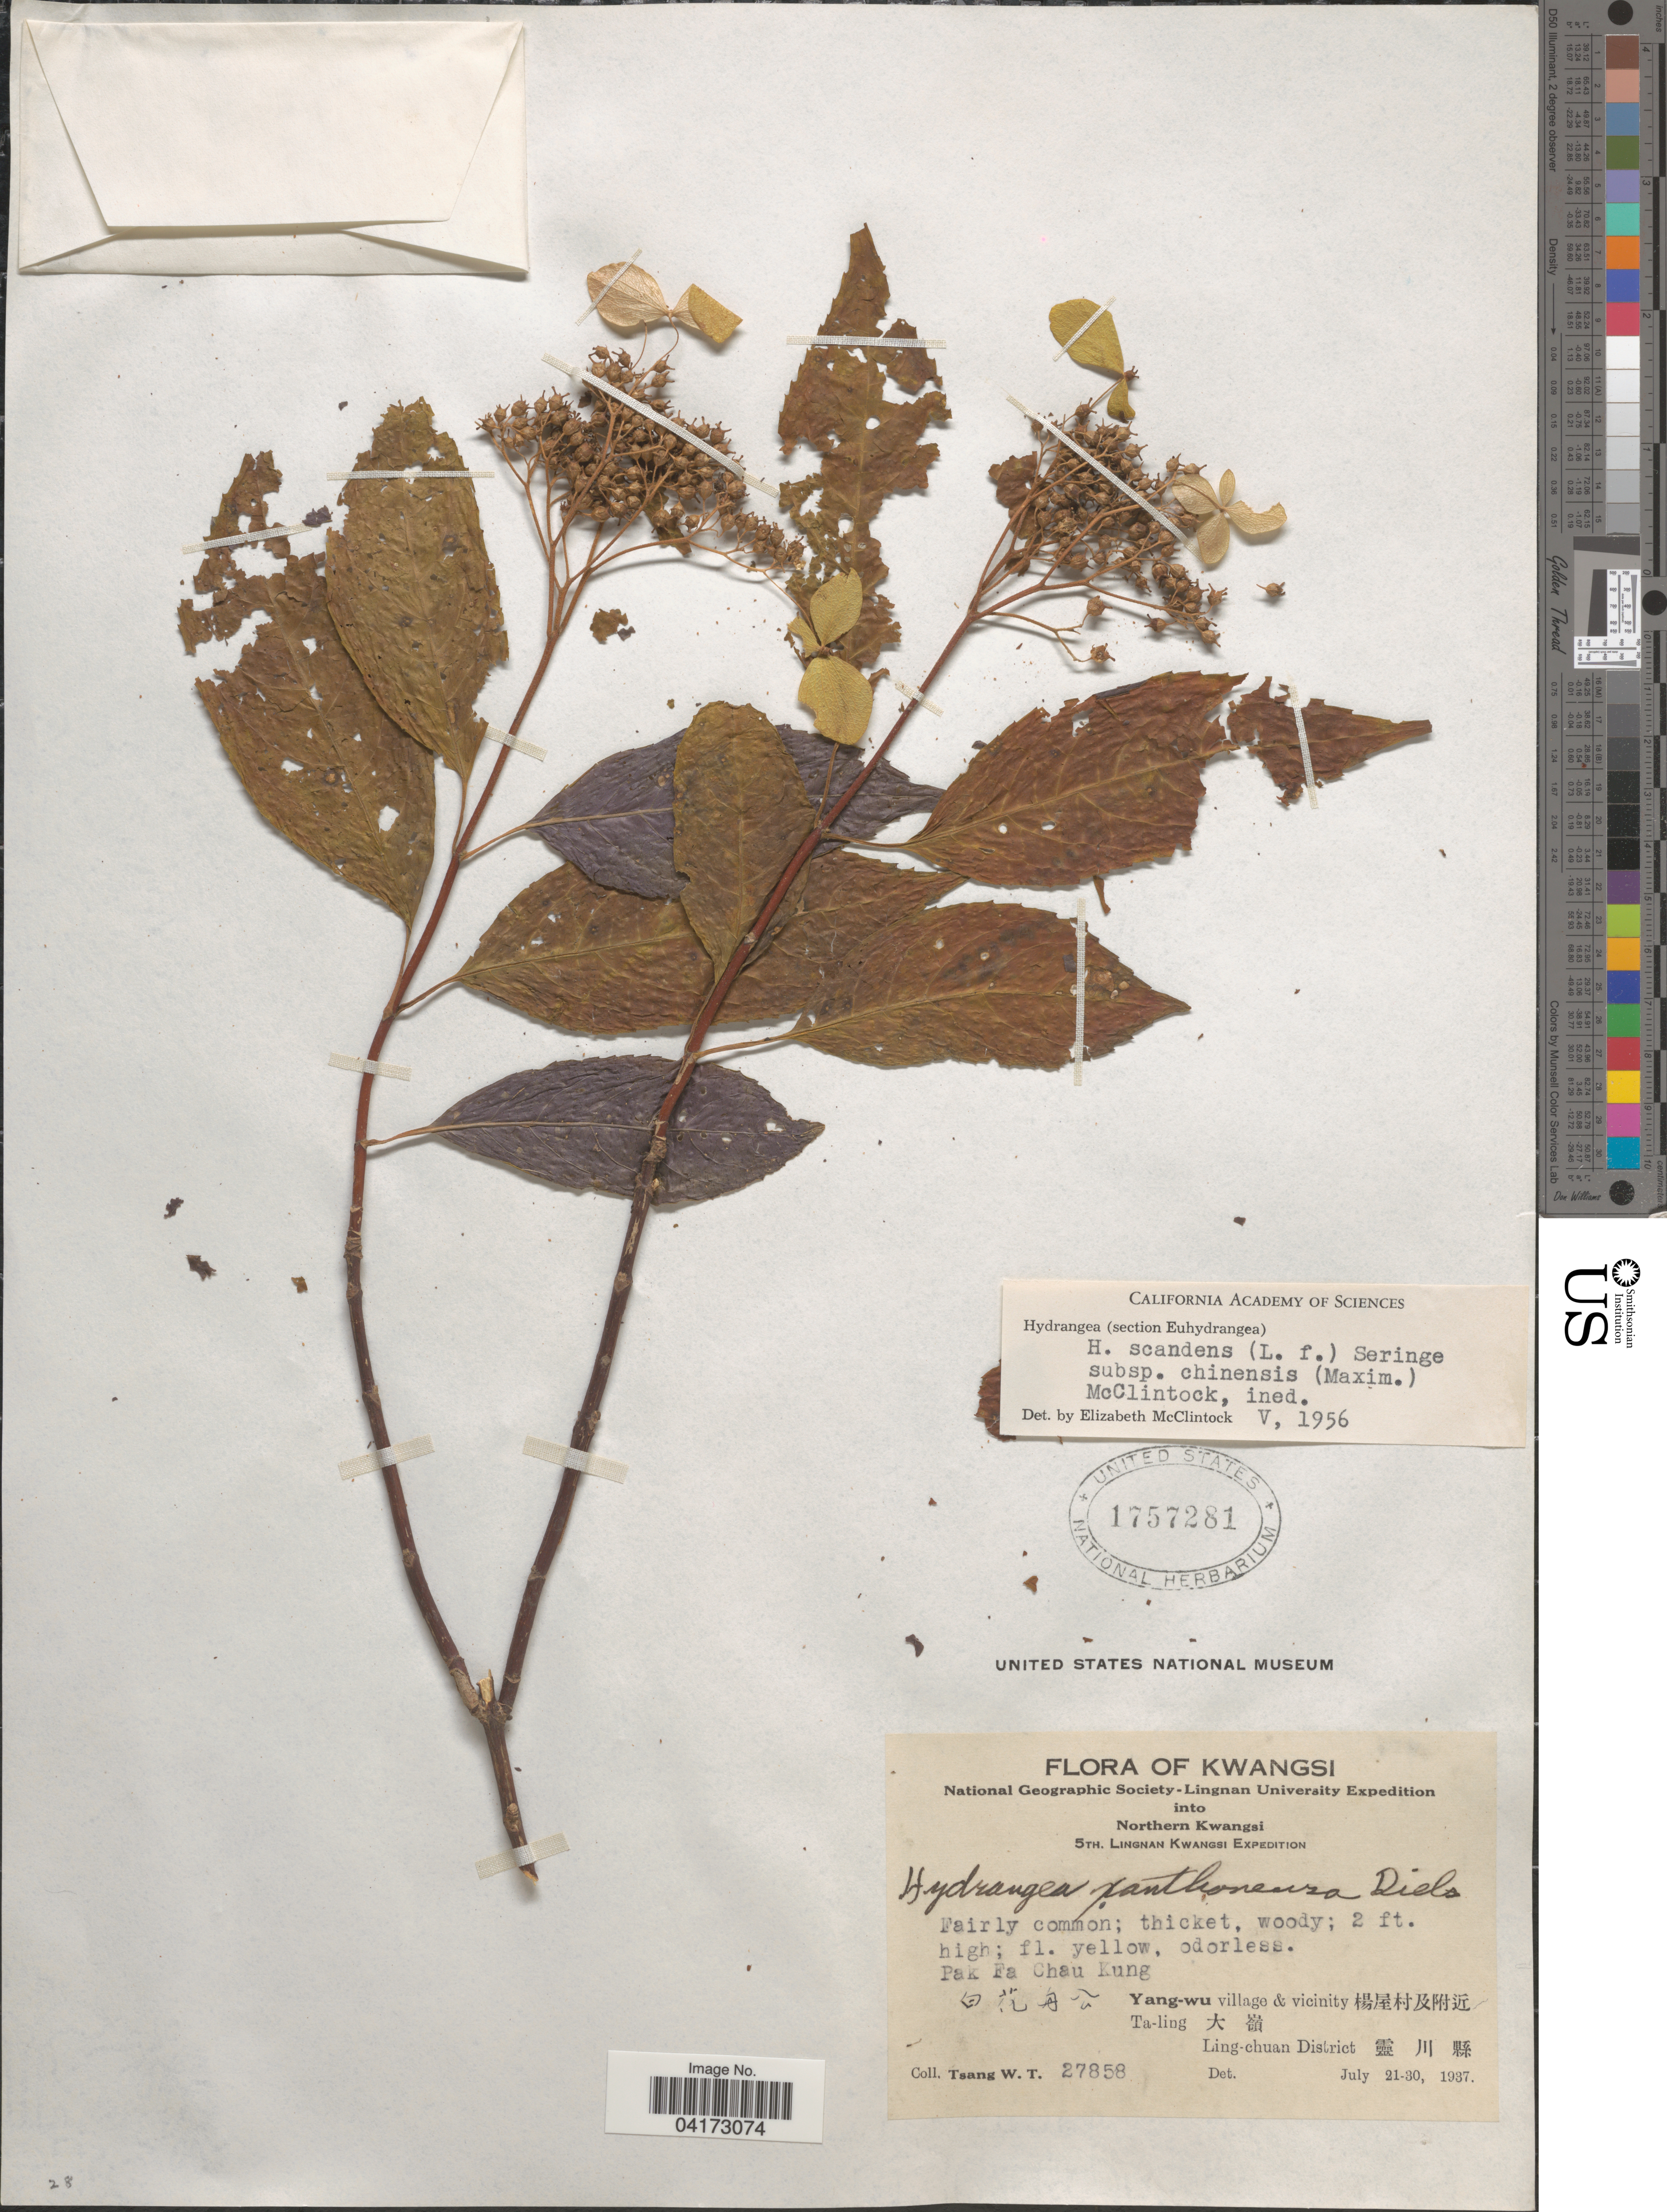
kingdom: Plantae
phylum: Tracheophyta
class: Magnoliopsida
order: Cornales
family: Hydrangeaceae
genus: Hydrangea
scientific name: Hydrangea scandens subsp. chinensis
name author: (Maxim.) E. M. McClint.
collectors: W. T. Tsang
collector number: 27858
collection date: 1937-07-21/1937-07-30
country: China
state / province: Guangxi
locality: Kwangsi. National Geographic Society-Lingnan University E[Foreign script]pedition into Northern Kwangsi. 5th. Lingnan Kwangsi E[Foreign script]pedition. Pak Fa Chau Kung. [Foreign script] Yang-wu village & vicinity [Foreign script] Ta-ling [Foreign script]. Ling-chuan District [Foreign script].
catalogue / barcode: US 1757281